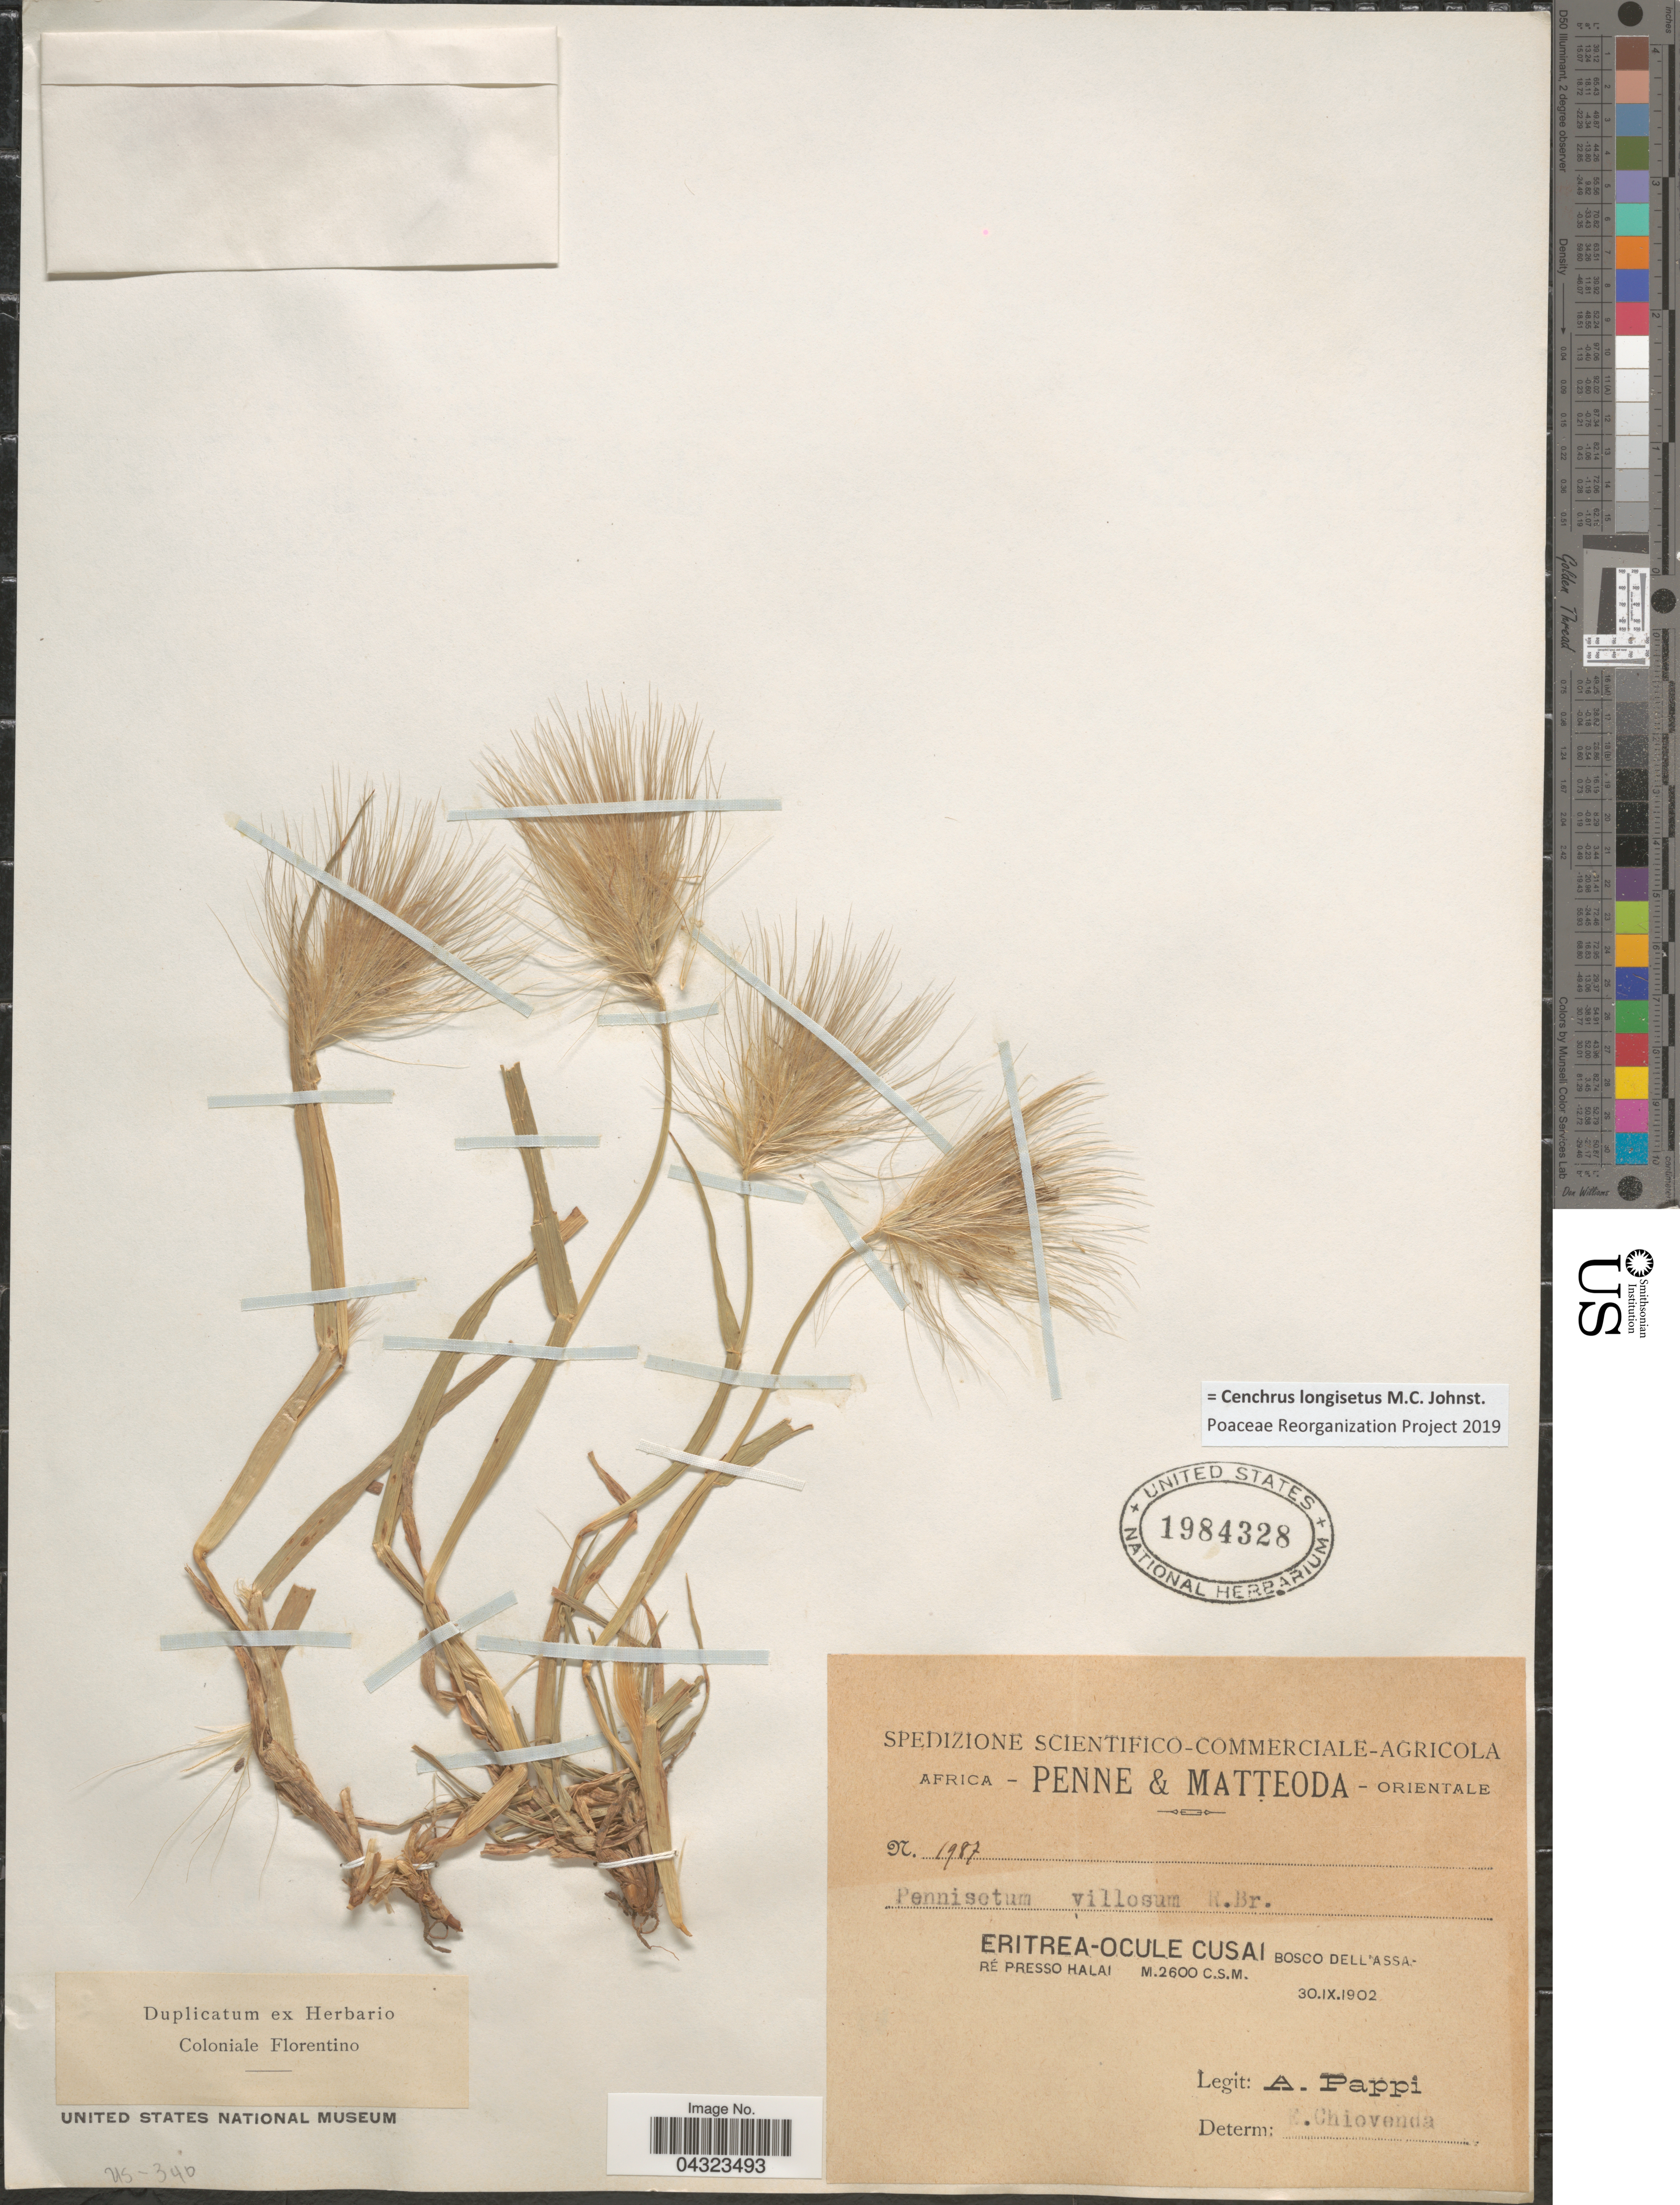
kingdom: Plantae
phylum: Tracheophyta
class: Liliopsida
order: Poales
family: Poaceae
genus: Cenchrus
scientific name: Cenchrus longisetus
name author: M.C. Johnst.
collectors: A. Pappi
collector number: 1987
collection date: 1902-09-30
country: Eritrea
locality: Africa Orientale. Ocule Cusai Bosco Dell'Assaré Presso Halai.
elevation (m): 2600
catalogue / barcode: US 1984328